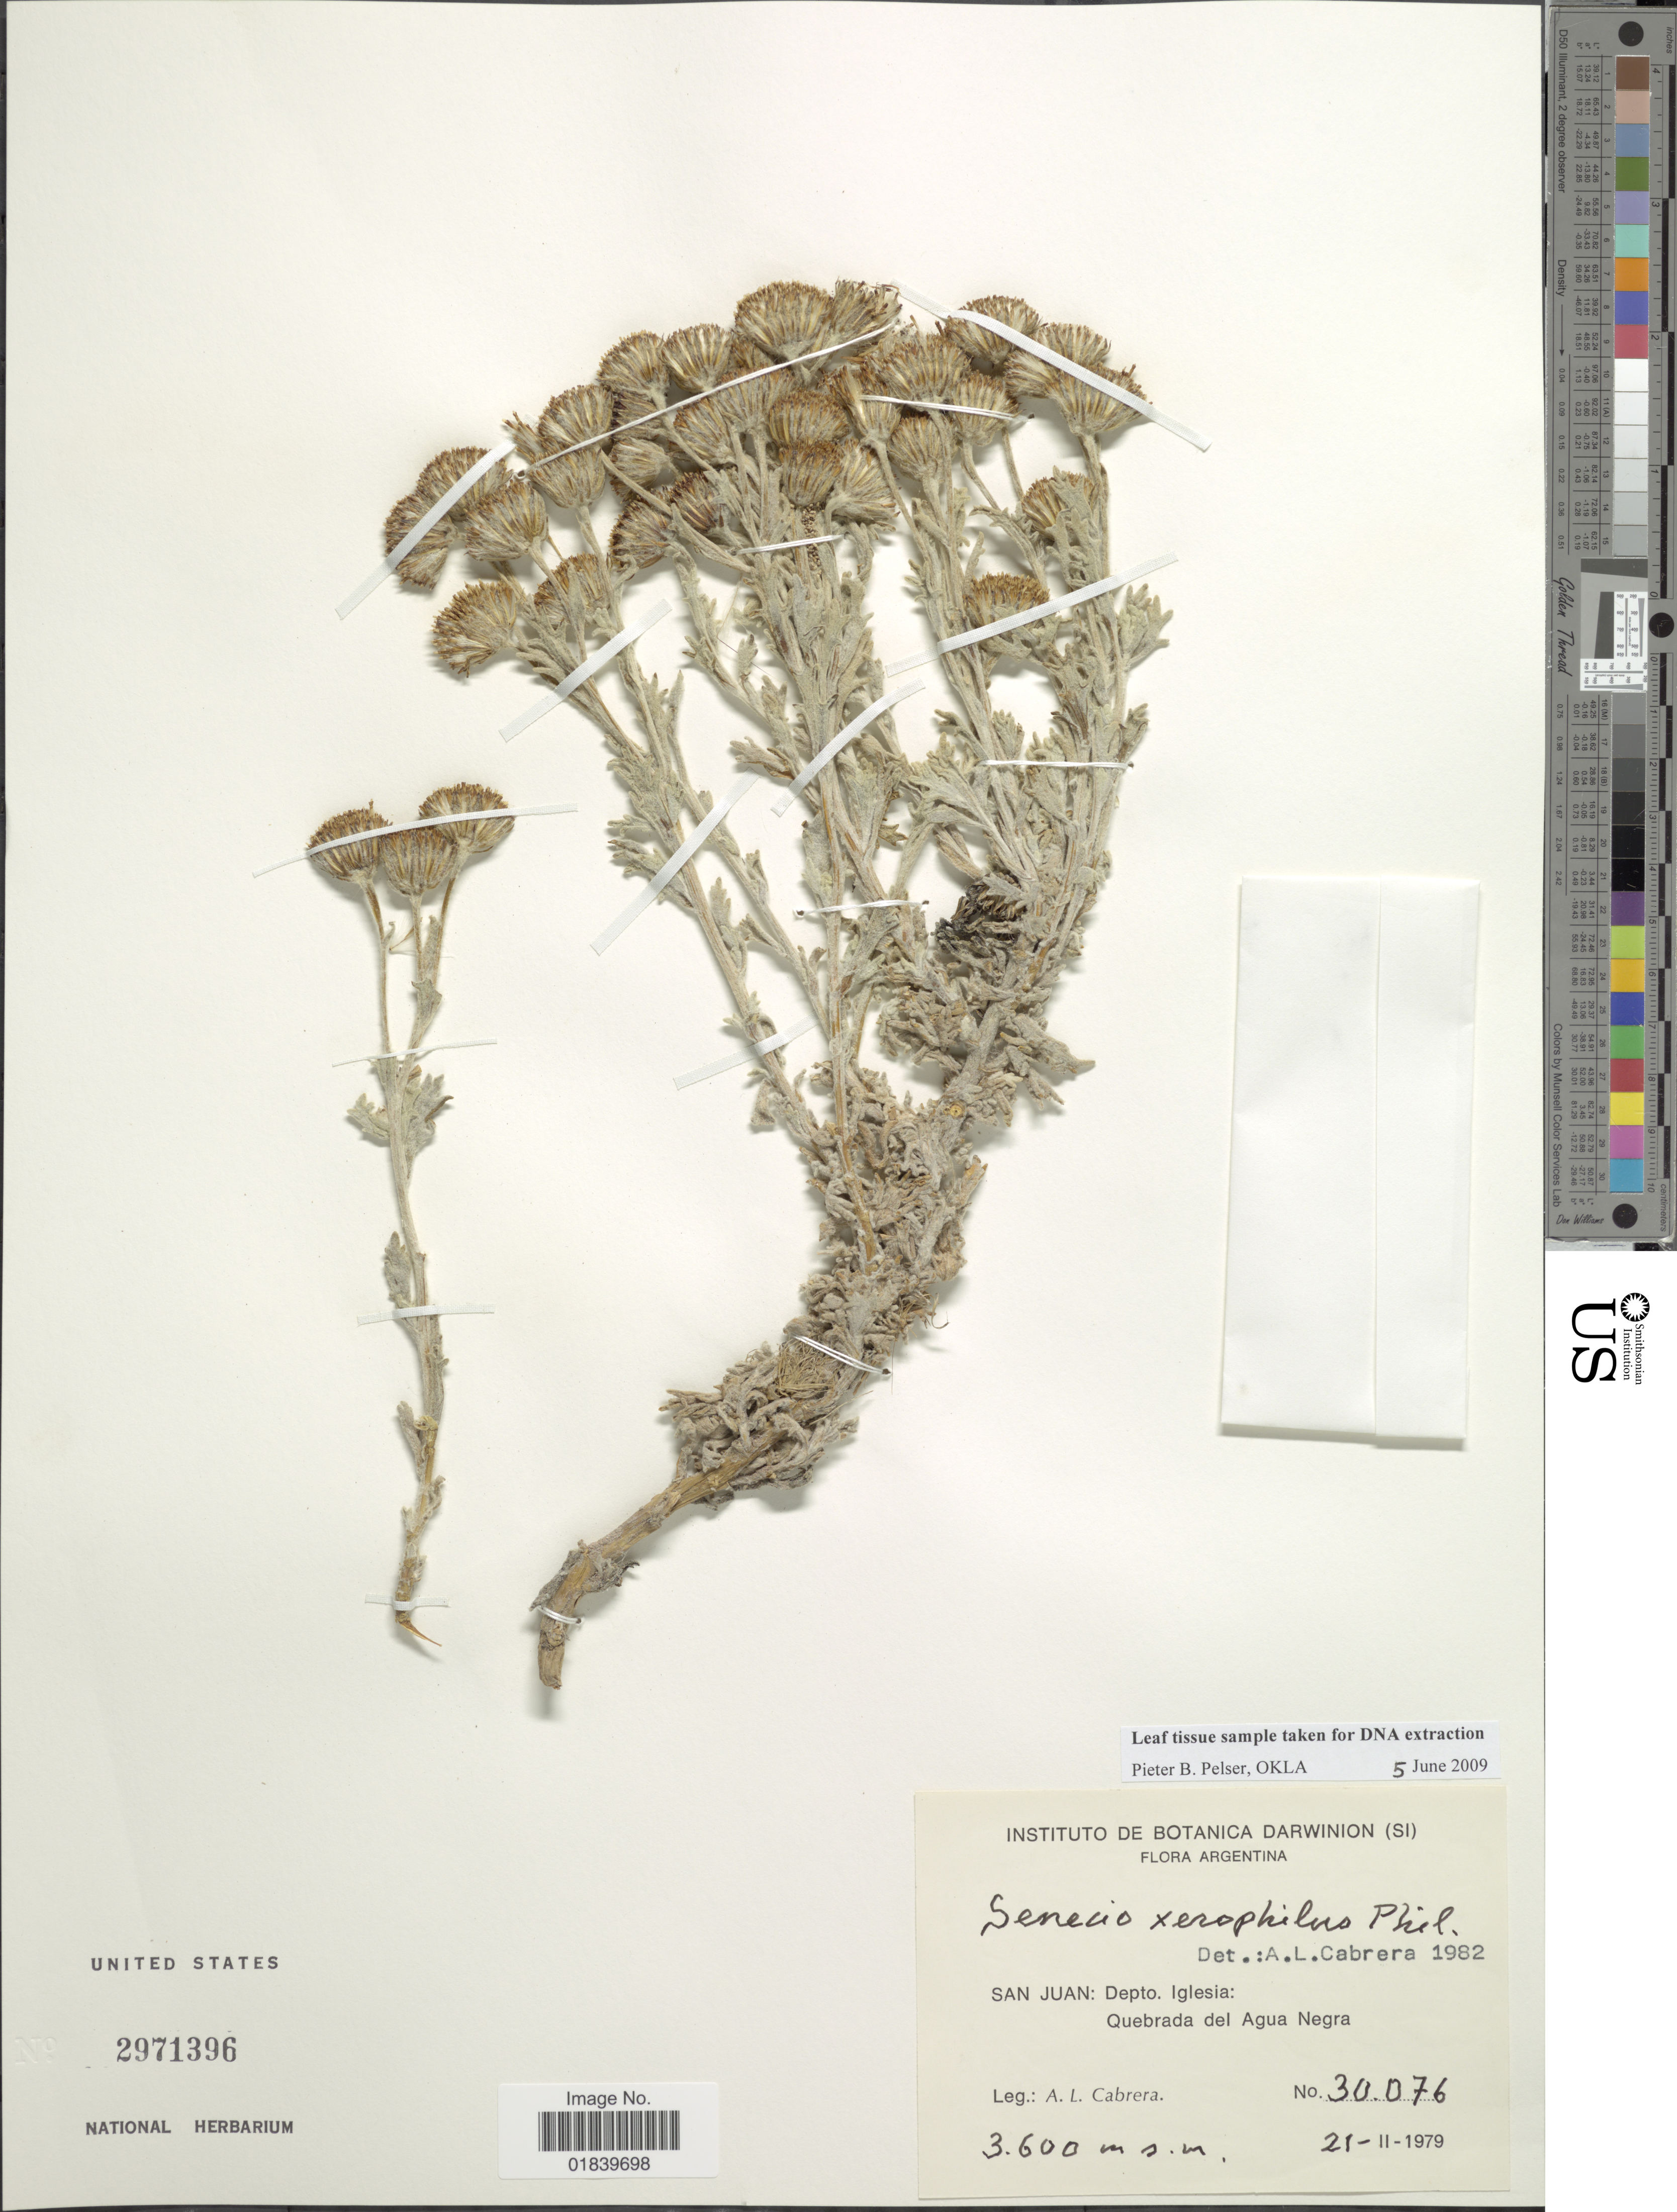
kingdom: Plantae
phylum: Tracheophyta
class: Magnoliopsida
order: Asterales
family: Asteraceae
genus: Senecio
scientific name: Senecio xerophilus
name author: Phil.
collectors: A. L. Cabrera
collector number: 30076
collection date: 1979-02-21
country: Argentina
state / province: San Juan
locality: San Juan: Depto. Iglesia. Quebrada del Agua Negra.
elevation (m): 3600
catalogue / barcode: US 2971396